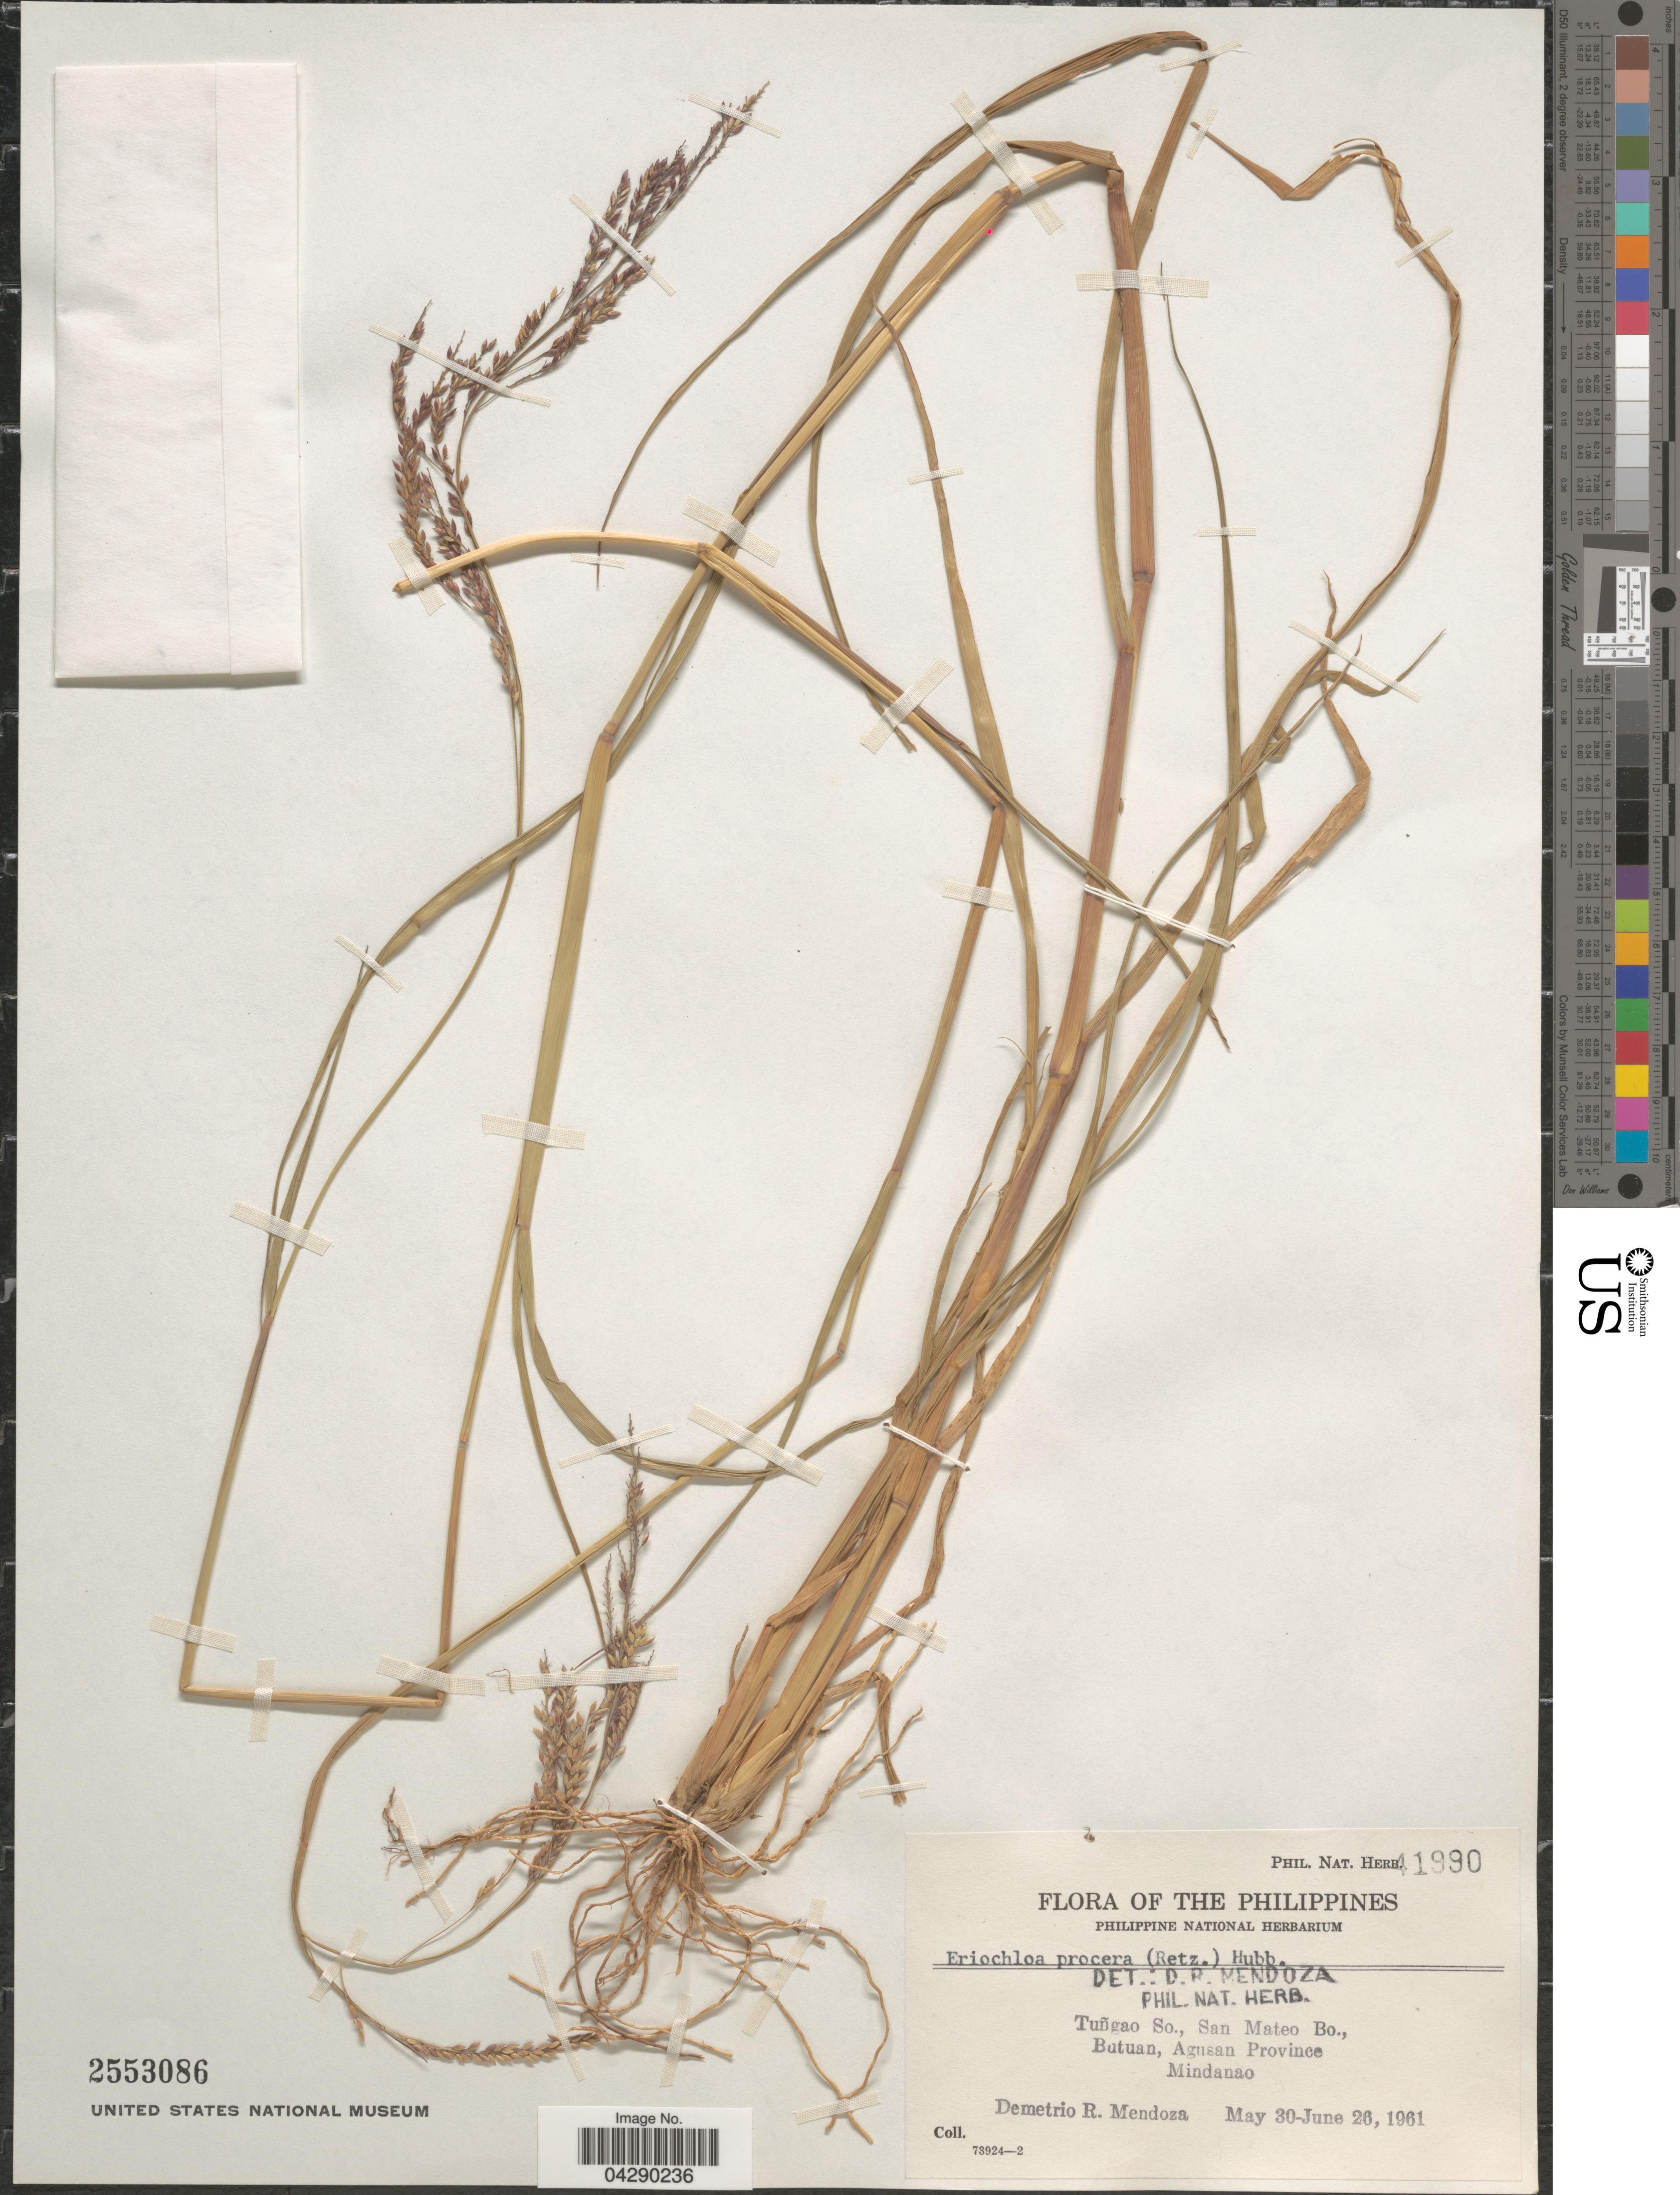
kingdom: Plantae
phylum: Tracheophyta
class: Liliopsida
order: Poales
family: Poaceae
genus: Eriochloa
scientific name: Eriochloa procera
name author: (Retz.) C.E. Hubb.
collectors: D. Mendoza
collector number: Phil. Nat. Herb. 41990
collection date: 1961-05-30/1961-06-26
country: Philippines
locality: Tuñgao So., San Mateo Bo., Butuan, Agusan Province Mindanao.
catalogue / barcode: US 2553086